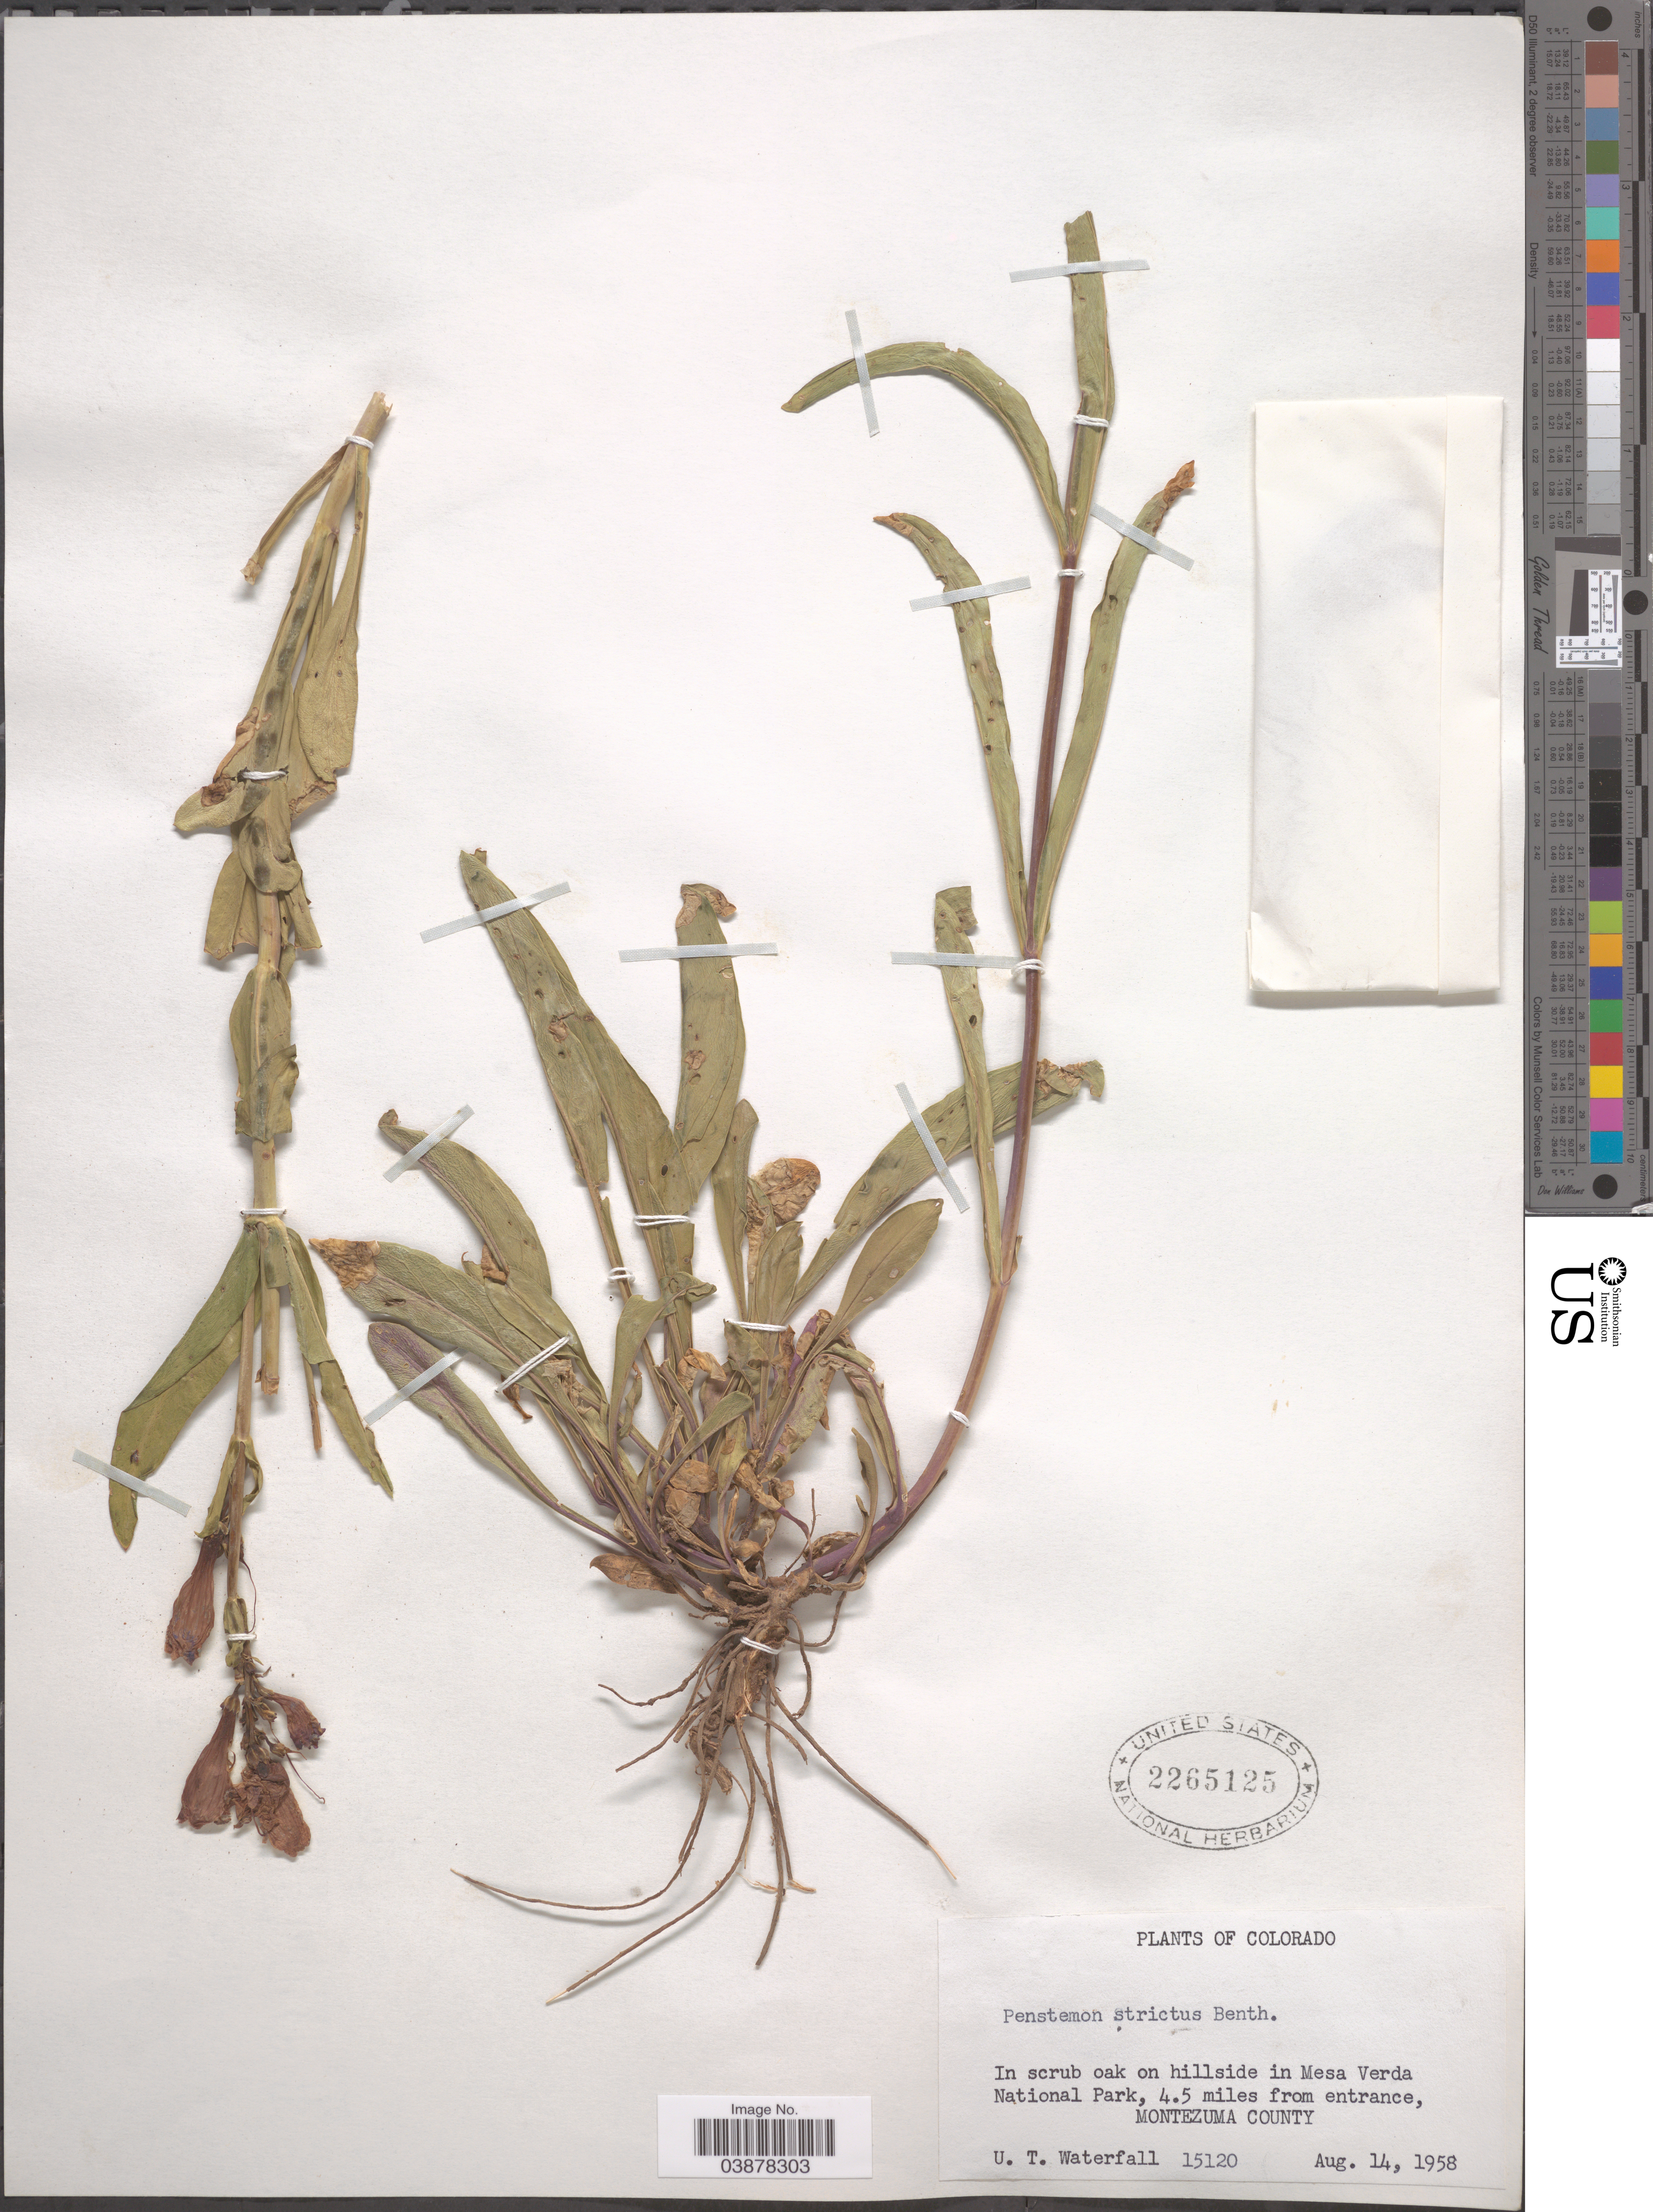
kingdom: Plantae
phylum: Tracheophyta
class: Magnoliopsida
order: Lamiales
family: Plantaginaceae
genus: Penstemon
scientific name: Penstemon strictus subsp. strictus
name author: Benth.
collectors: U. T. Waterfall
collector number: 15120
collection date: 1958-08-14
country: United States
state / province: Colorado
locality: In scrub oak on hillside in Mesa Verda National Park, 4.5 miles from entrance, Montezuma County.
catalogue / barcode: US 2265125